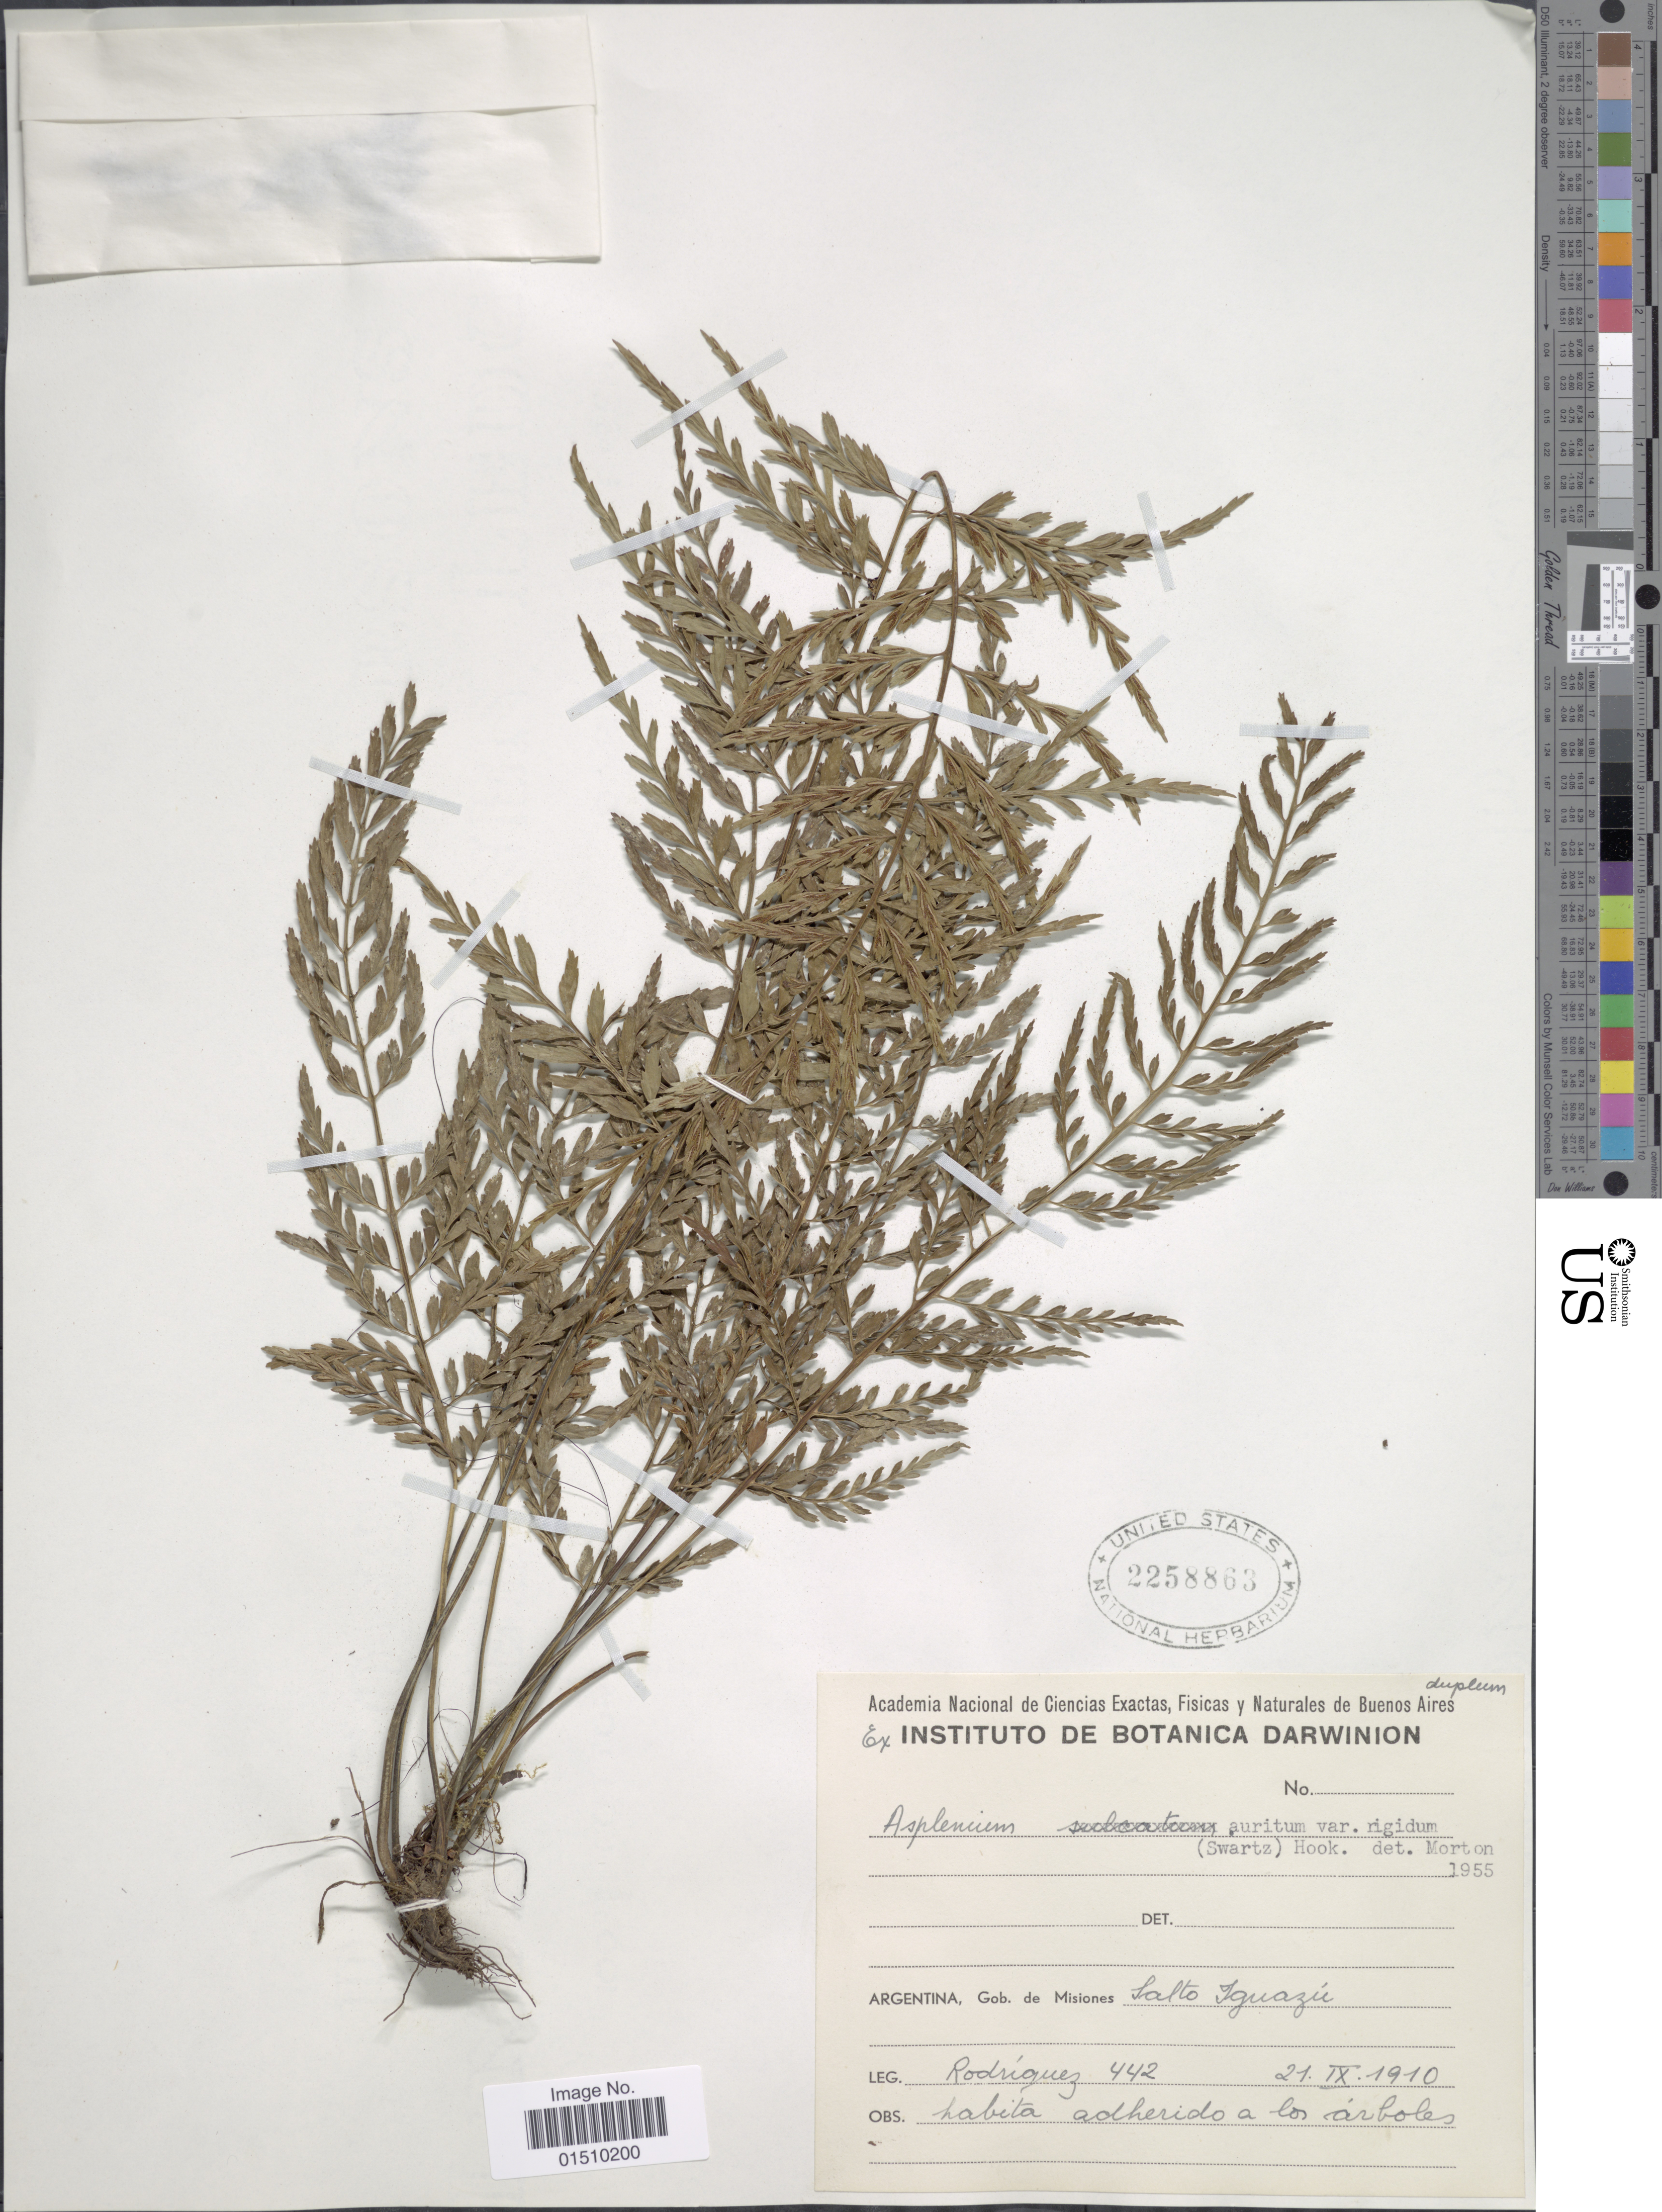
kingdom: Plantae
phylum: Tracheophyta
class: Polypodiopsida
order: Polypodiales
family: Aspleniaceae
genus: Asplenium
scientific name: Asplenium auritum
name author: Sw.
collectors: Rodriguez, --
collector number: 442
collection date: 1910-09-21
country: Argentina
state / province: Misiones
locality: Argentina, Gob. de Misiones Salto Iguazu.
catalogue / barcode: US 2258863